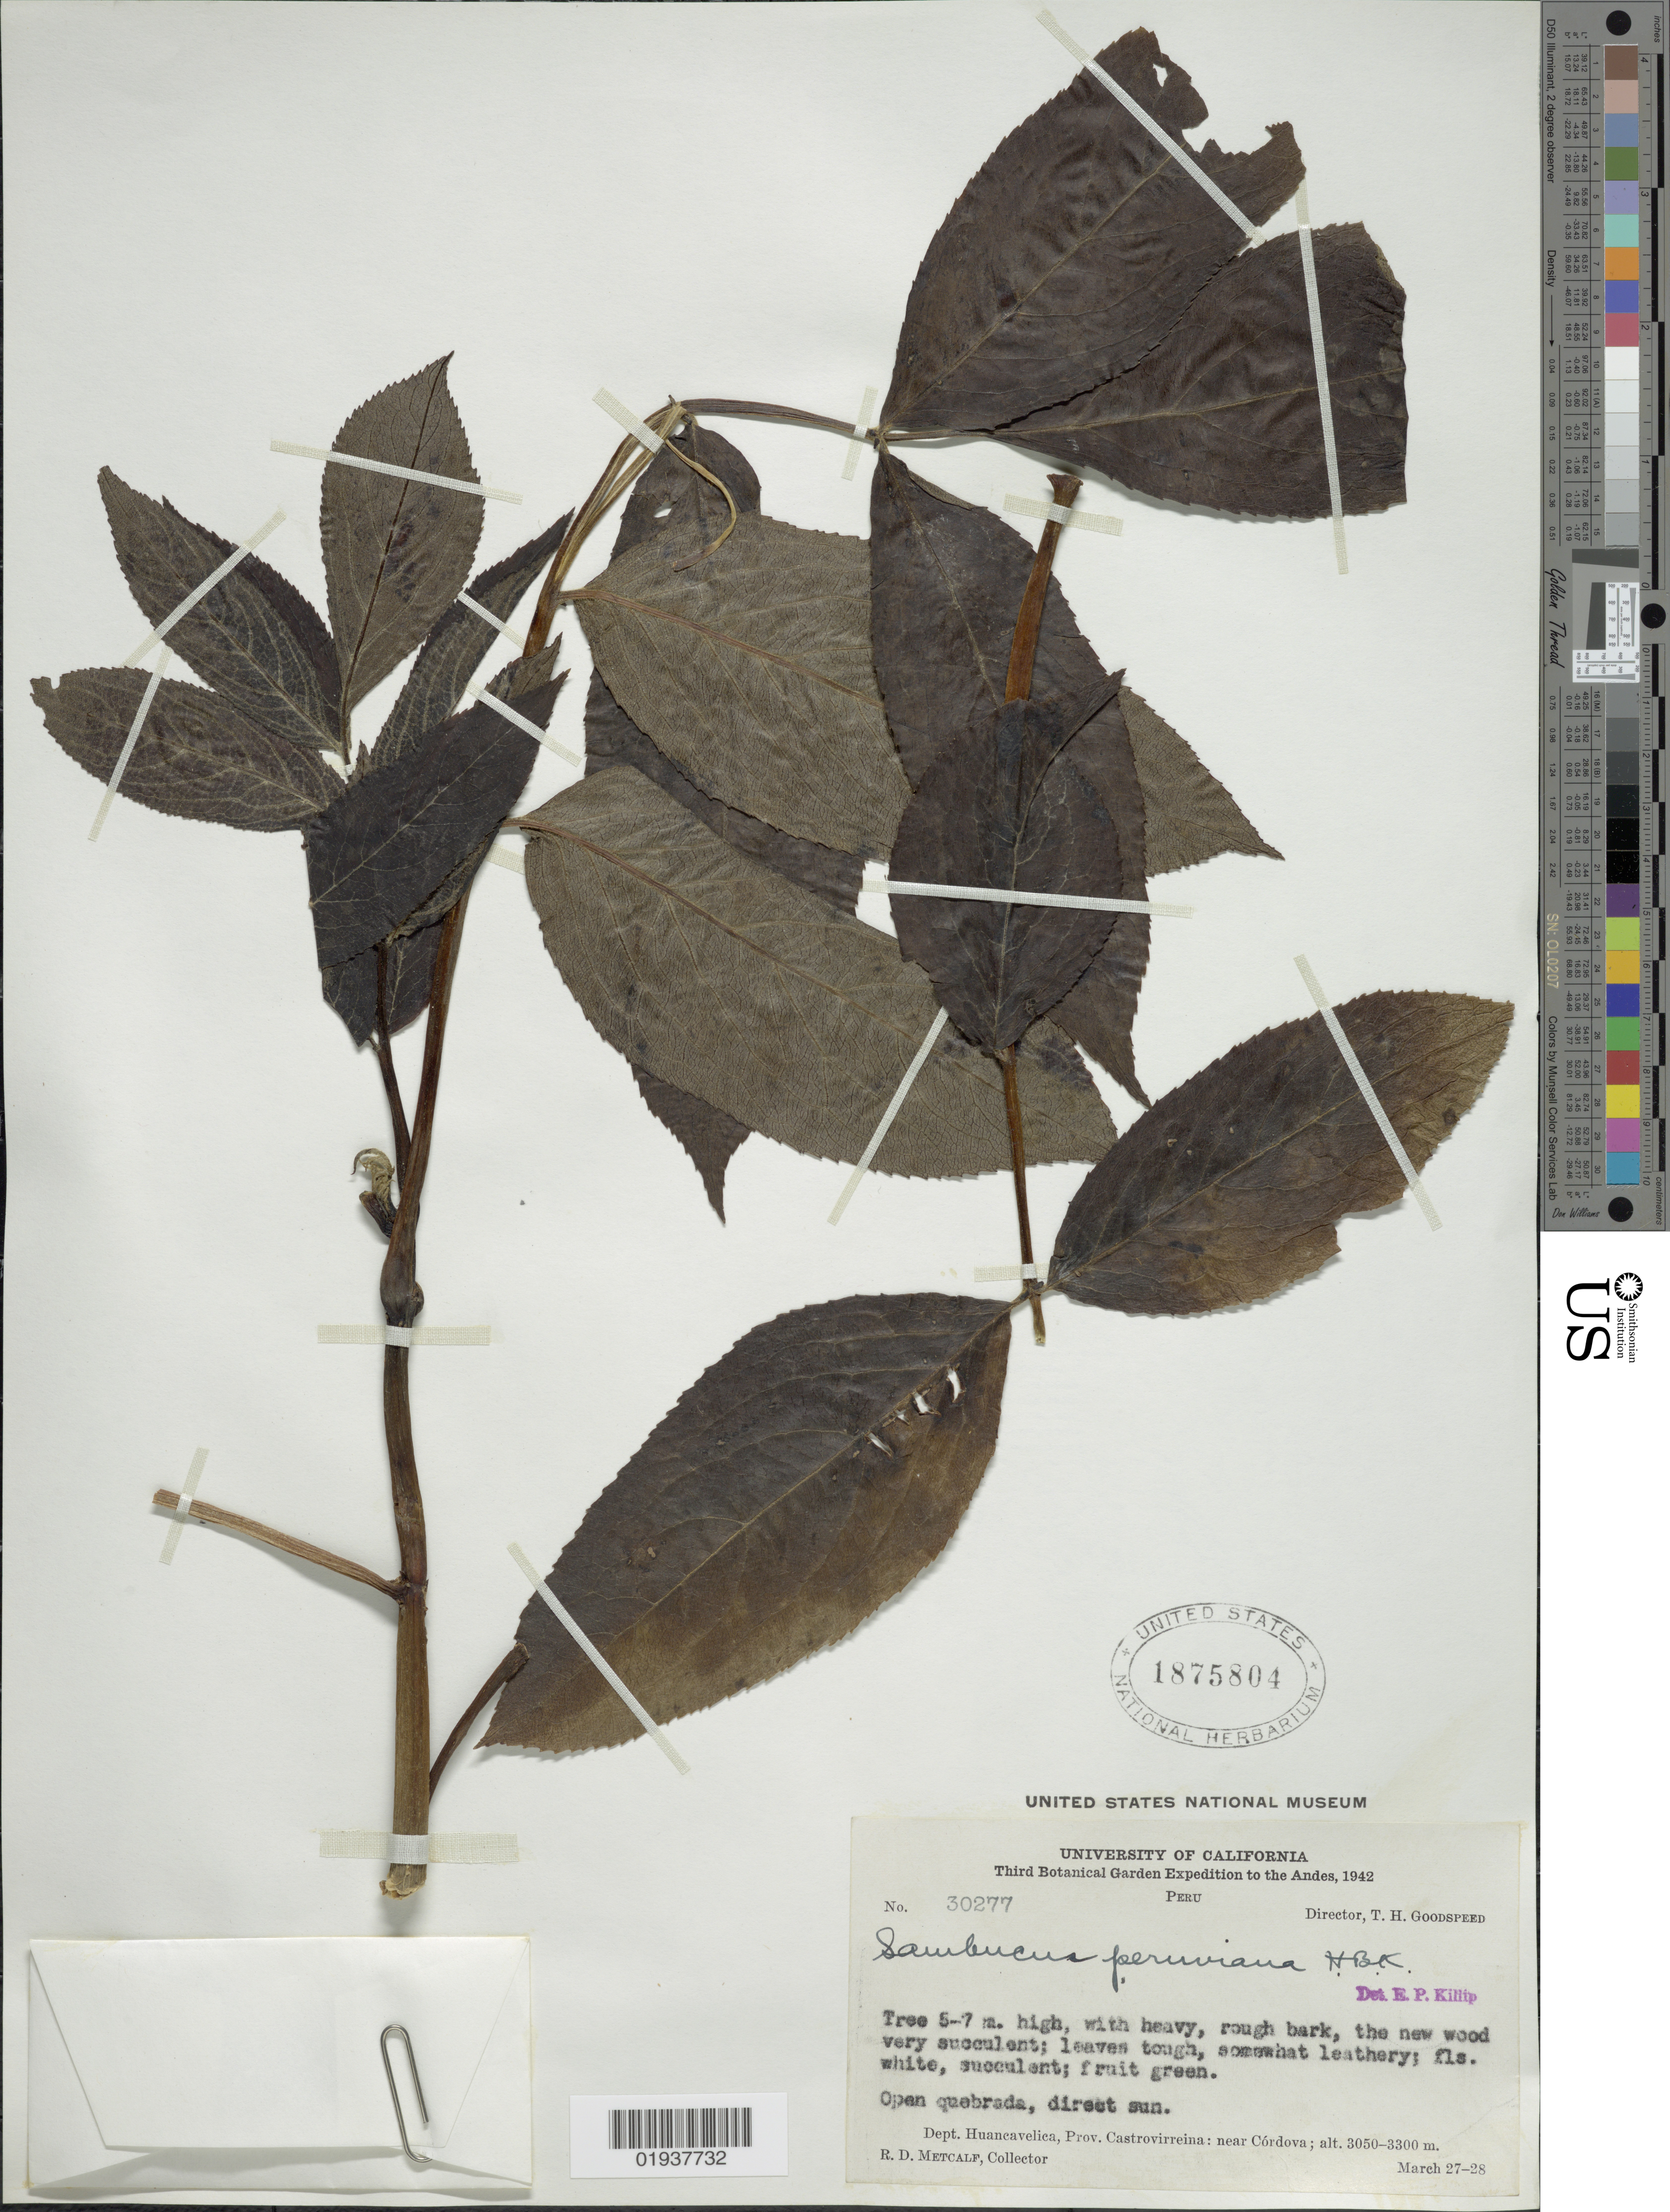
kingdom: Plantae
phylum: Tracheophyta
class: Magnoliopsida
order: Dipsacales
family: Viburnaceae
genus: Sambucus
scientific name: Sambucus peruviana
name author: Kunth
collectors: R. D. Metcalf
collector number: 30277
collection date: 1942-03-27/1942-03-28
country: Peru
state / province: Huancavelica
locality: The Andes. Dept. Huancavelica, Prov. Castrovirreina: near Córdova.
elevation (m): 3050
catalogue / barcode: US 1875804